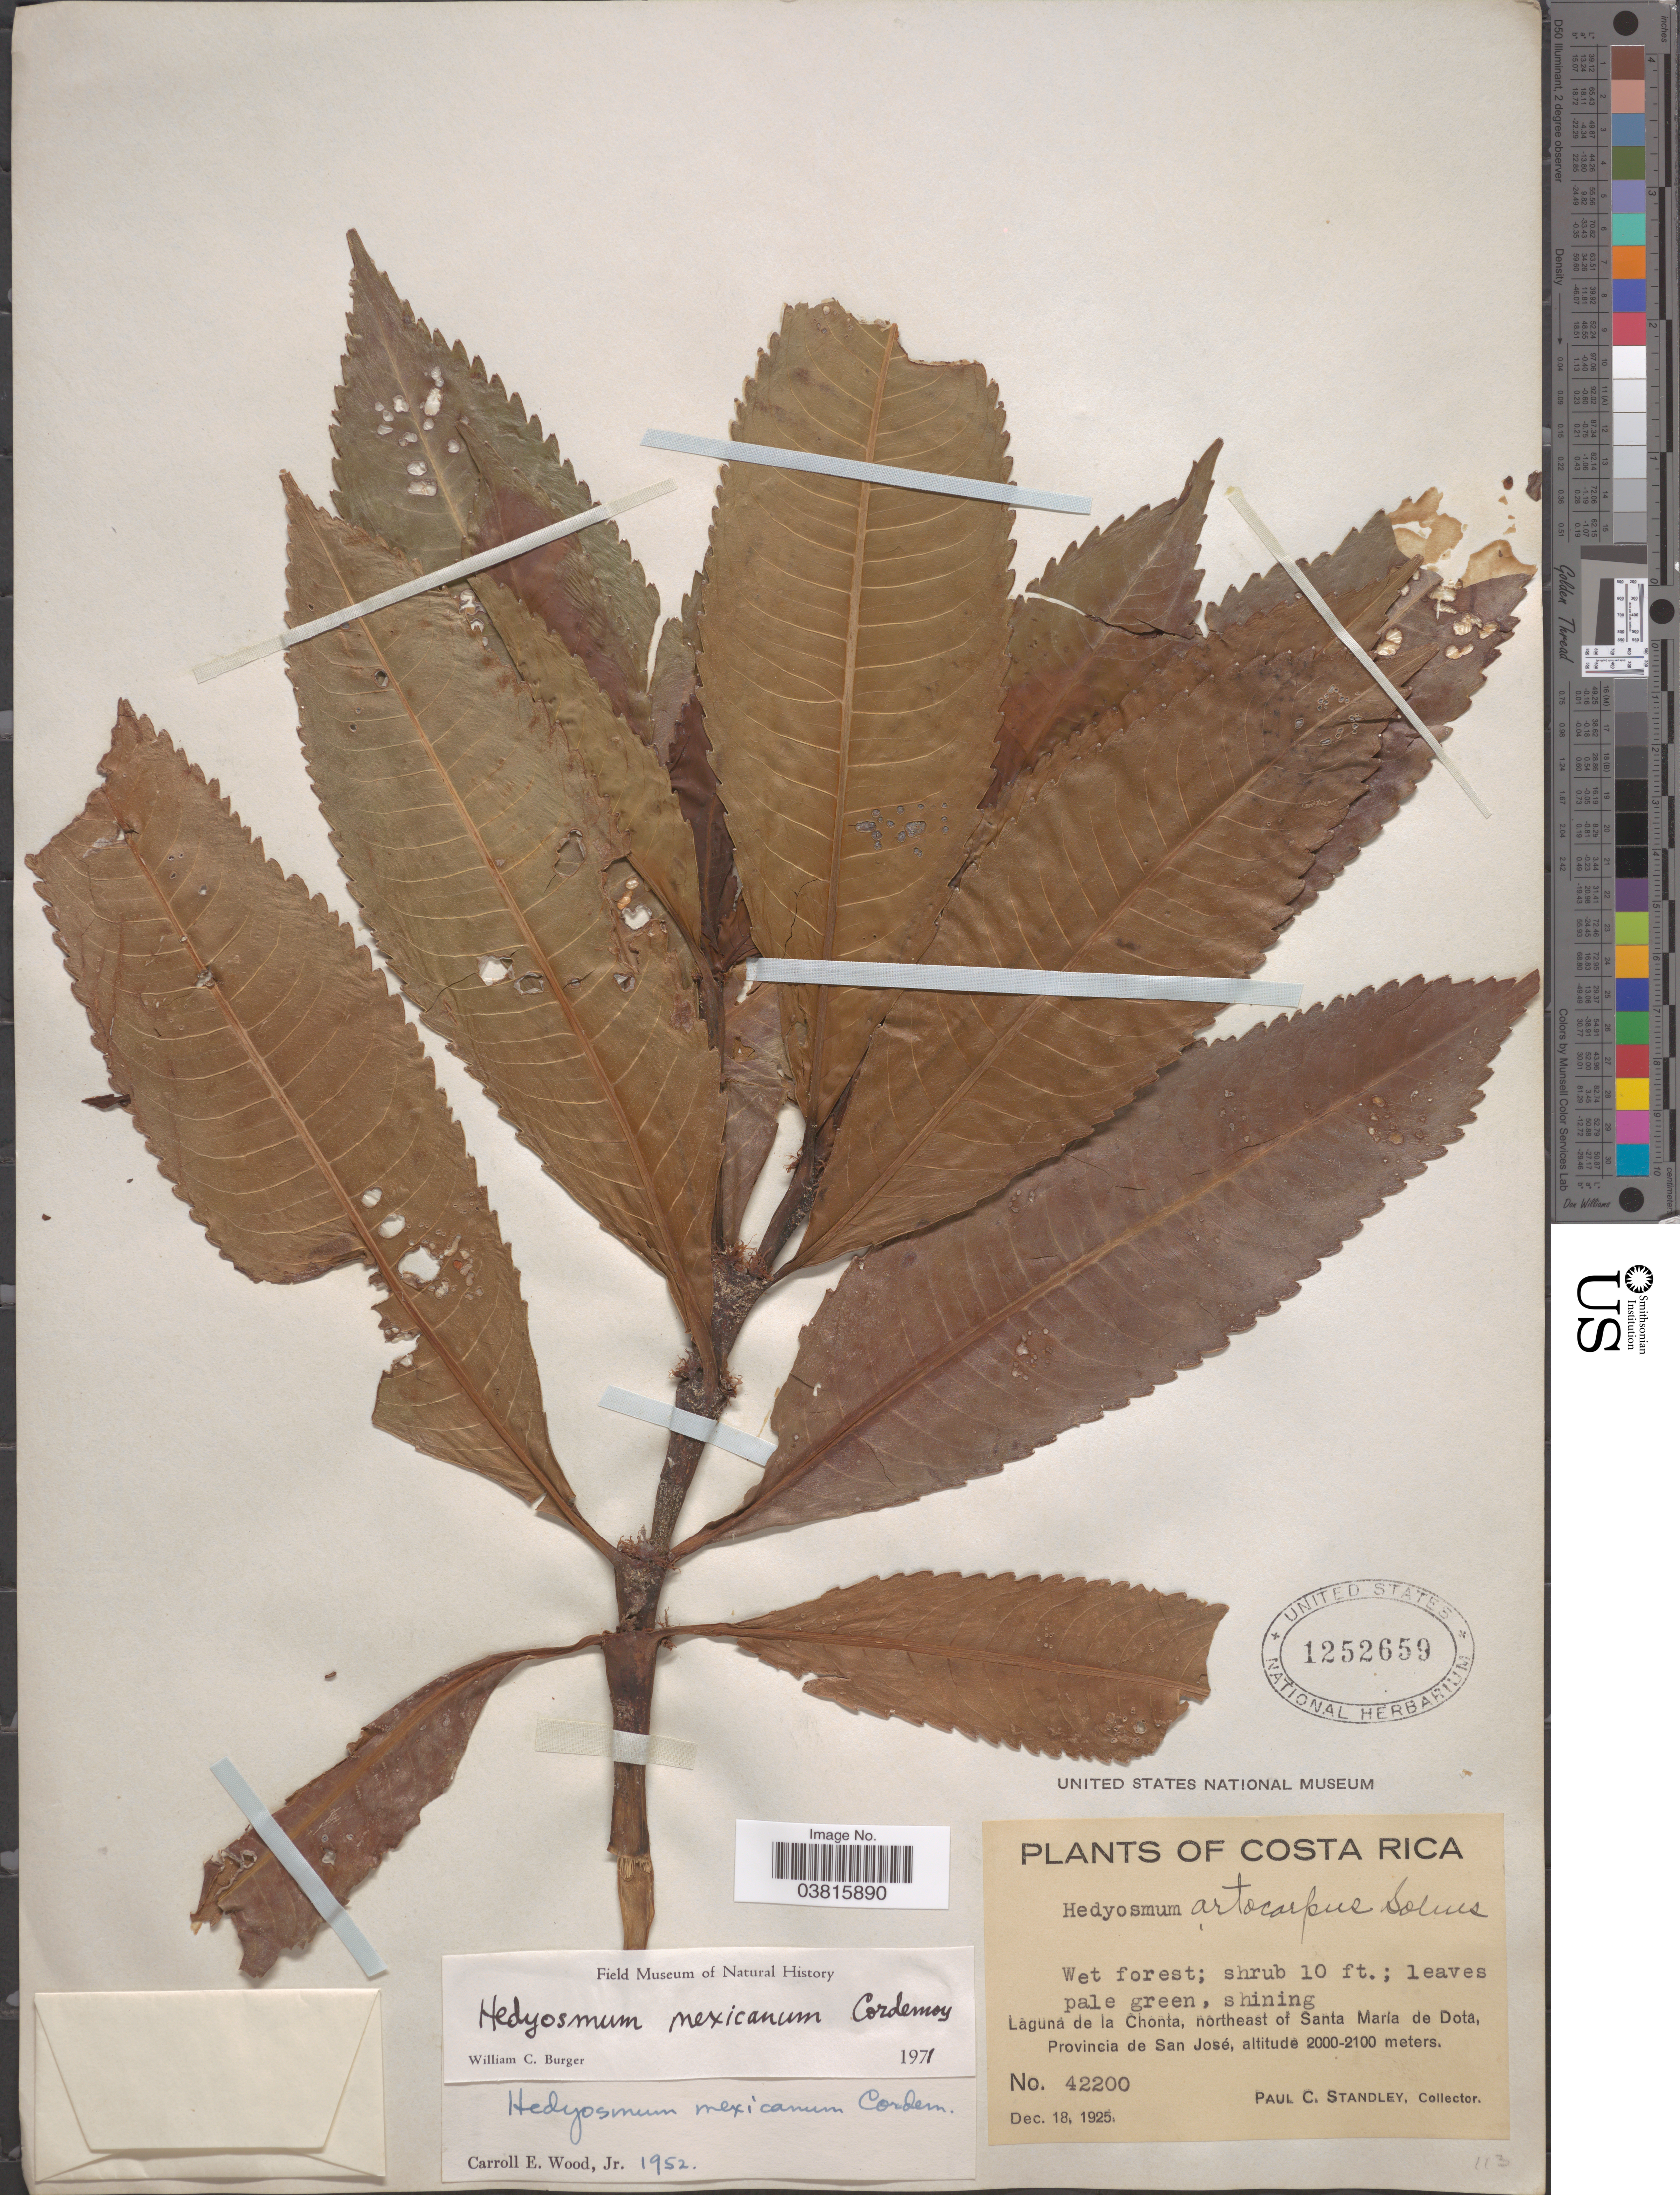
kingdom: Plantae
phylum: Tracheophyta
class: Magnoliopsida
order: Chloranthales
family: Chloranthaceae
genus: Hedyosmum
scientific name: Hedyosmum artocarpus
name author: Solms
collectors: P. C. Standley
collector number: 42200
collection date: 1925-12-18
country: Costa Rica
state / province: San José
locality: Laguna de la Chonta, northeast of Santa María de Dota.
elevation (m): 2000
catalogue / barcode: US 1252659